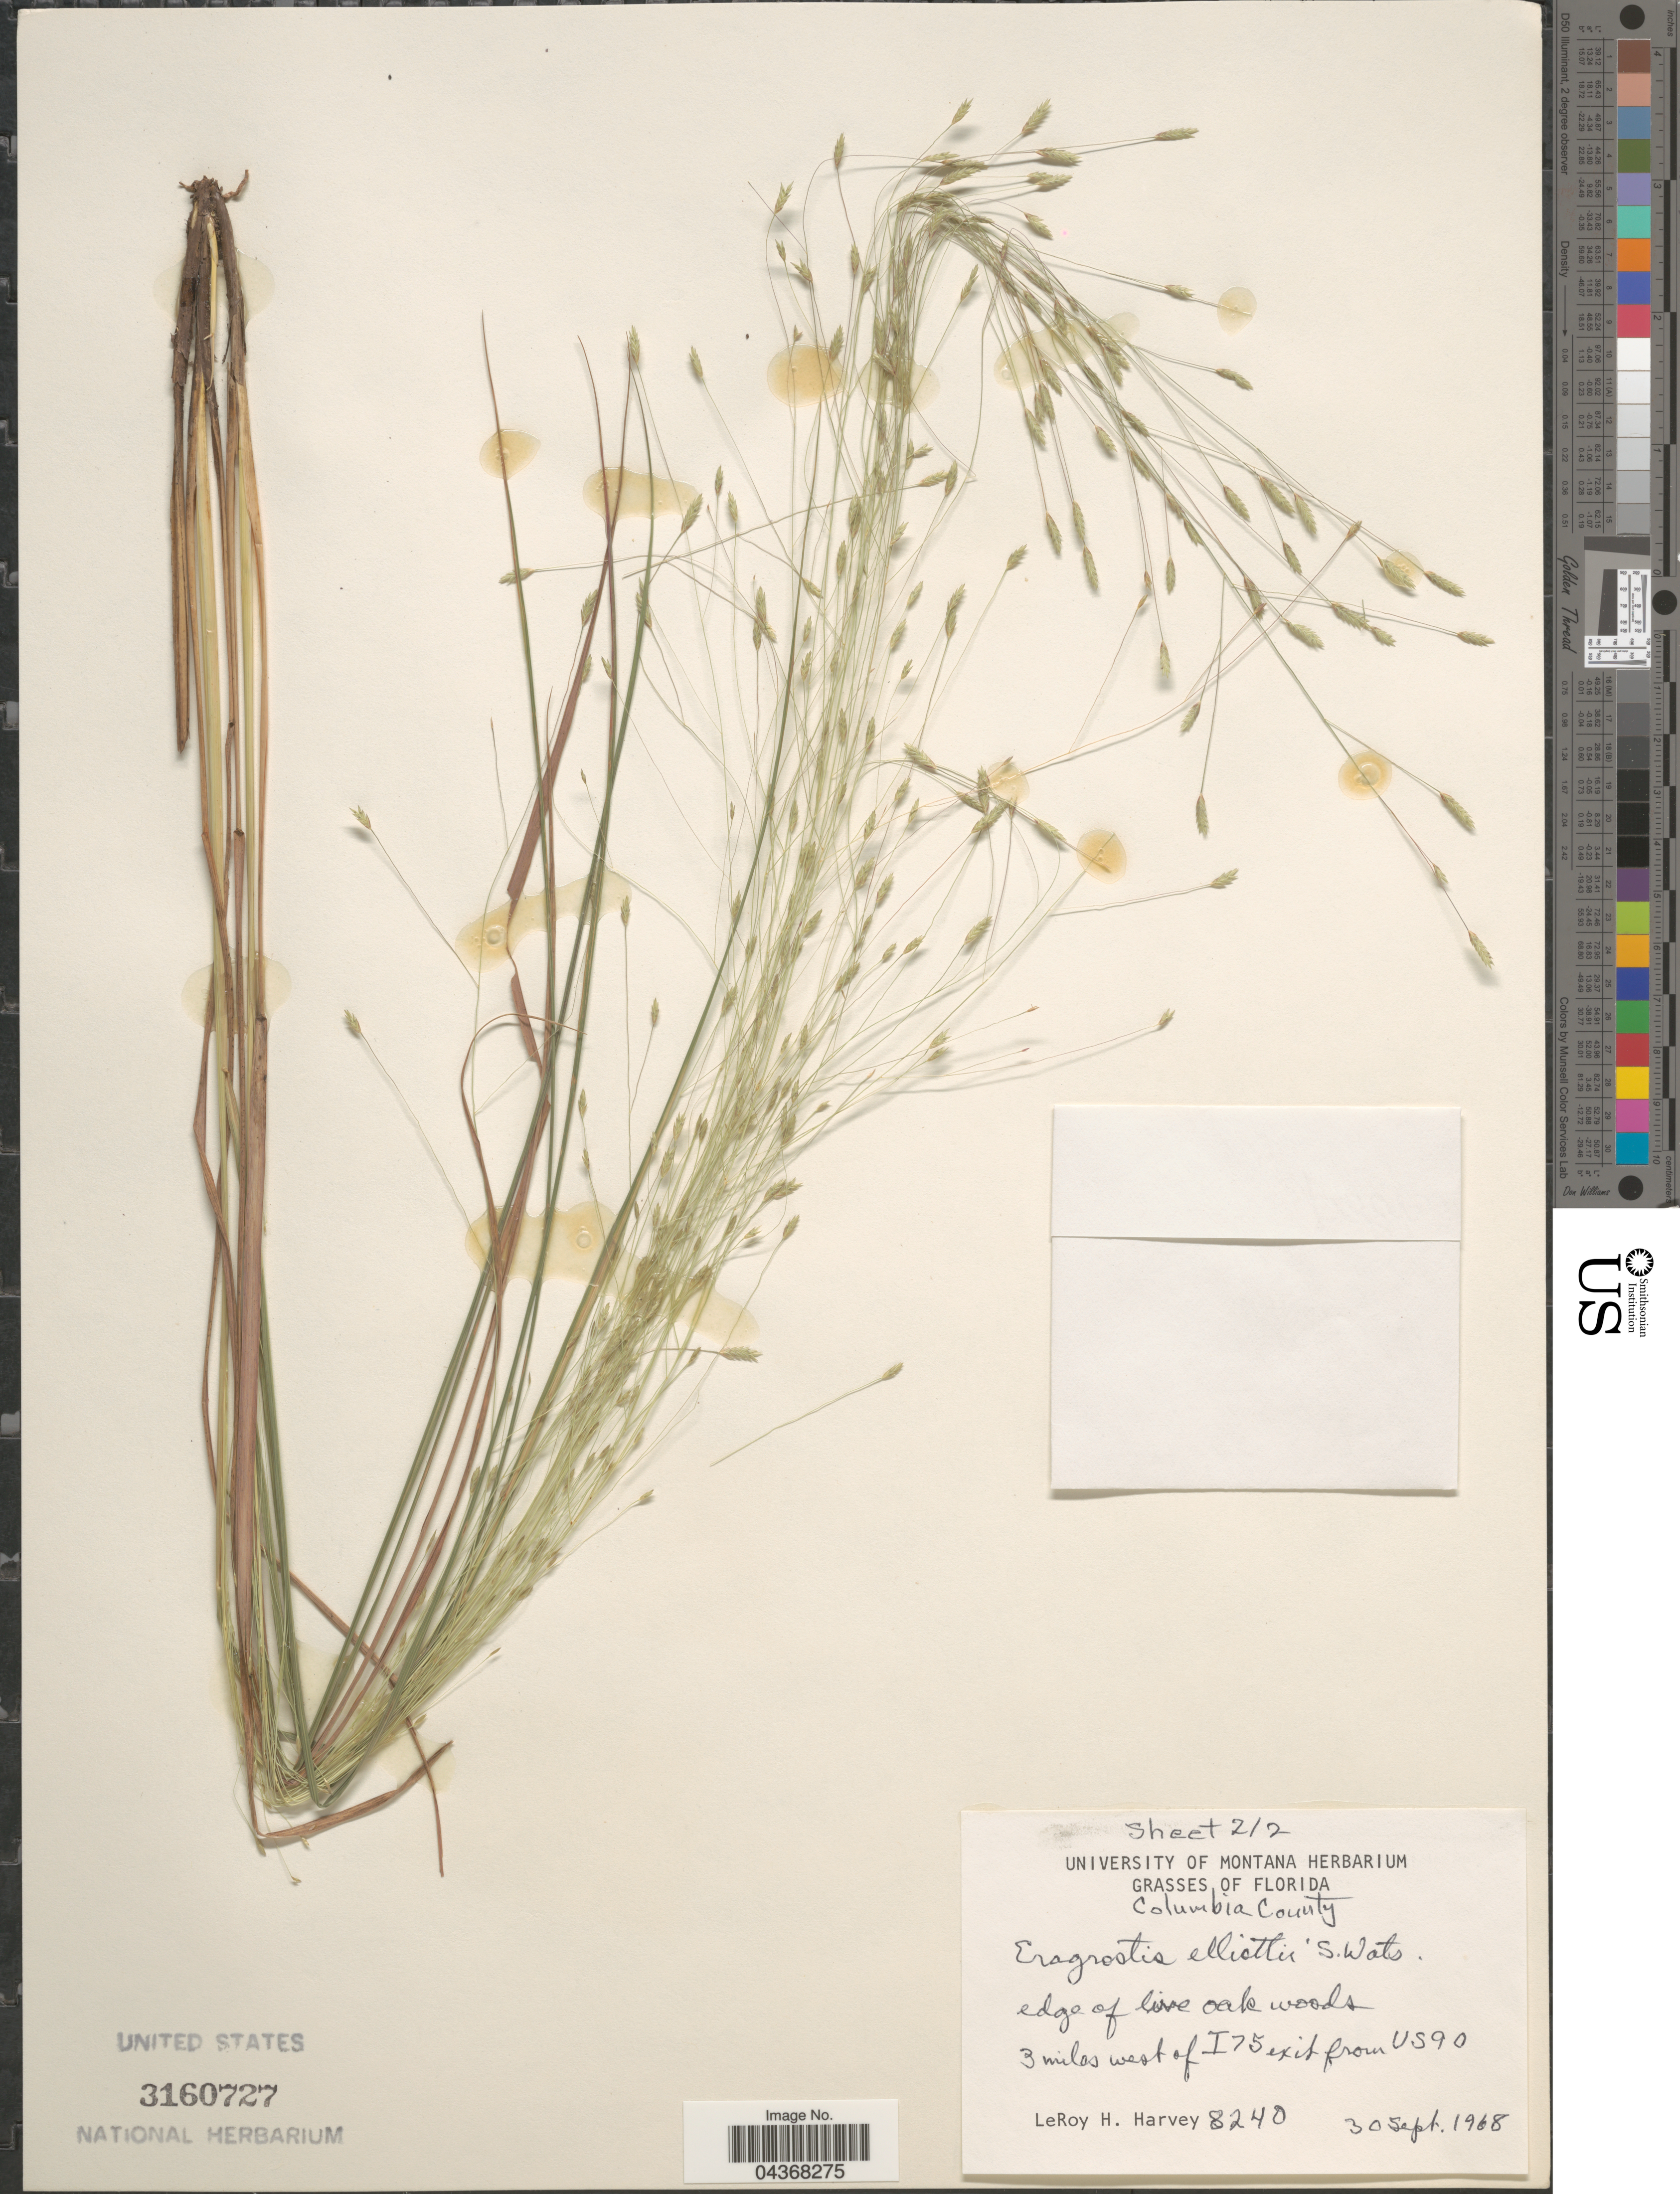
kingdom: Plantae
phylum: Tracheophyta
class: Liliopsida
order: Poales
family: Poaceae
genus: Eragrostis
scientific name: Eragrostis elliottii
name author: S. Watson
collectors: L. H. Harvey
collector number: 8240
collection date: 1968-09-30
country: United States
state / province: Florida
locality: Columbia County. Edge of live oak woods. 3 miles west of I 75 exit from US 90.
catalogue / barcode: US 3160727